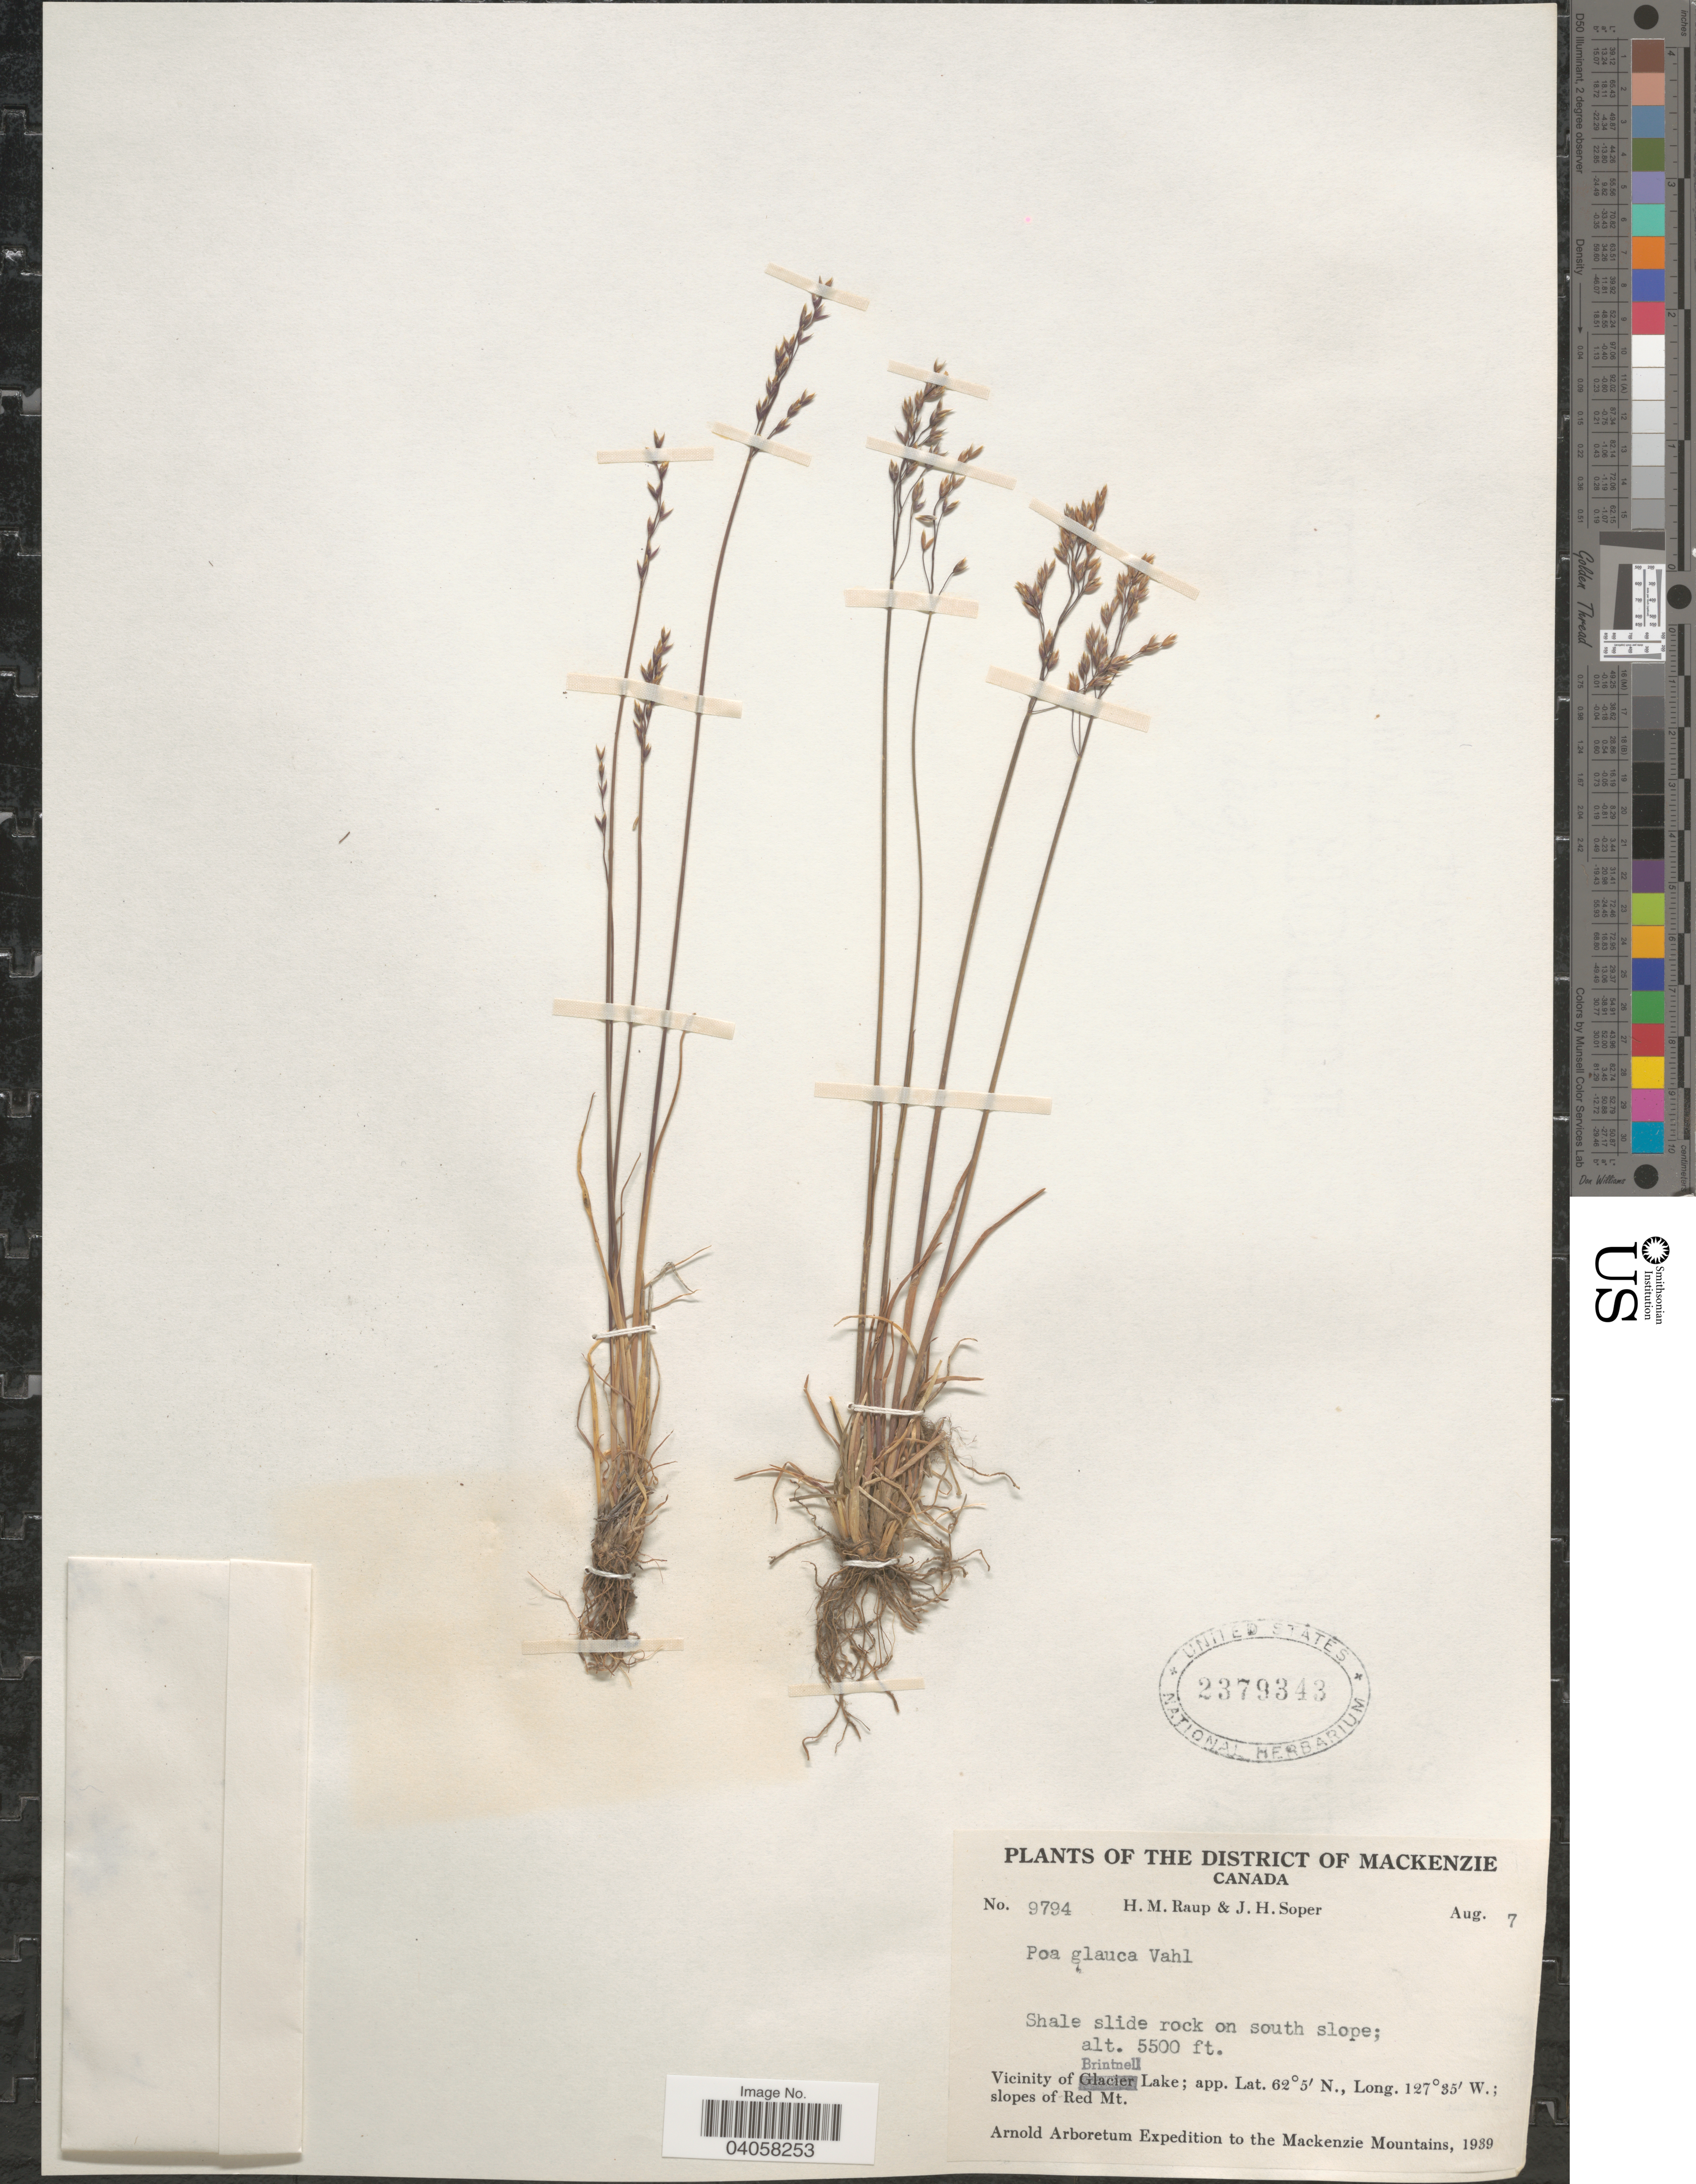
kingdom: Plantae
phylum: Tracheophyta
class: Liliopsida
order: Poales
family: Poaceae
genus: Poa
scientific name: Poa glauca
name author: Vahl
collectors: H. Raup & J. H. Soper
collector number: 9794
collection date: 1939-08-07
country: Canada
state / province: Alberta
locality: District of Mackenzie. Shale slide rock on south slope. Vicinity of Brintnell Lake. Slopes of Red Mt. Mackenzie Mountains.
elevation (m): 1676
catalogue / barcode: US 2379343